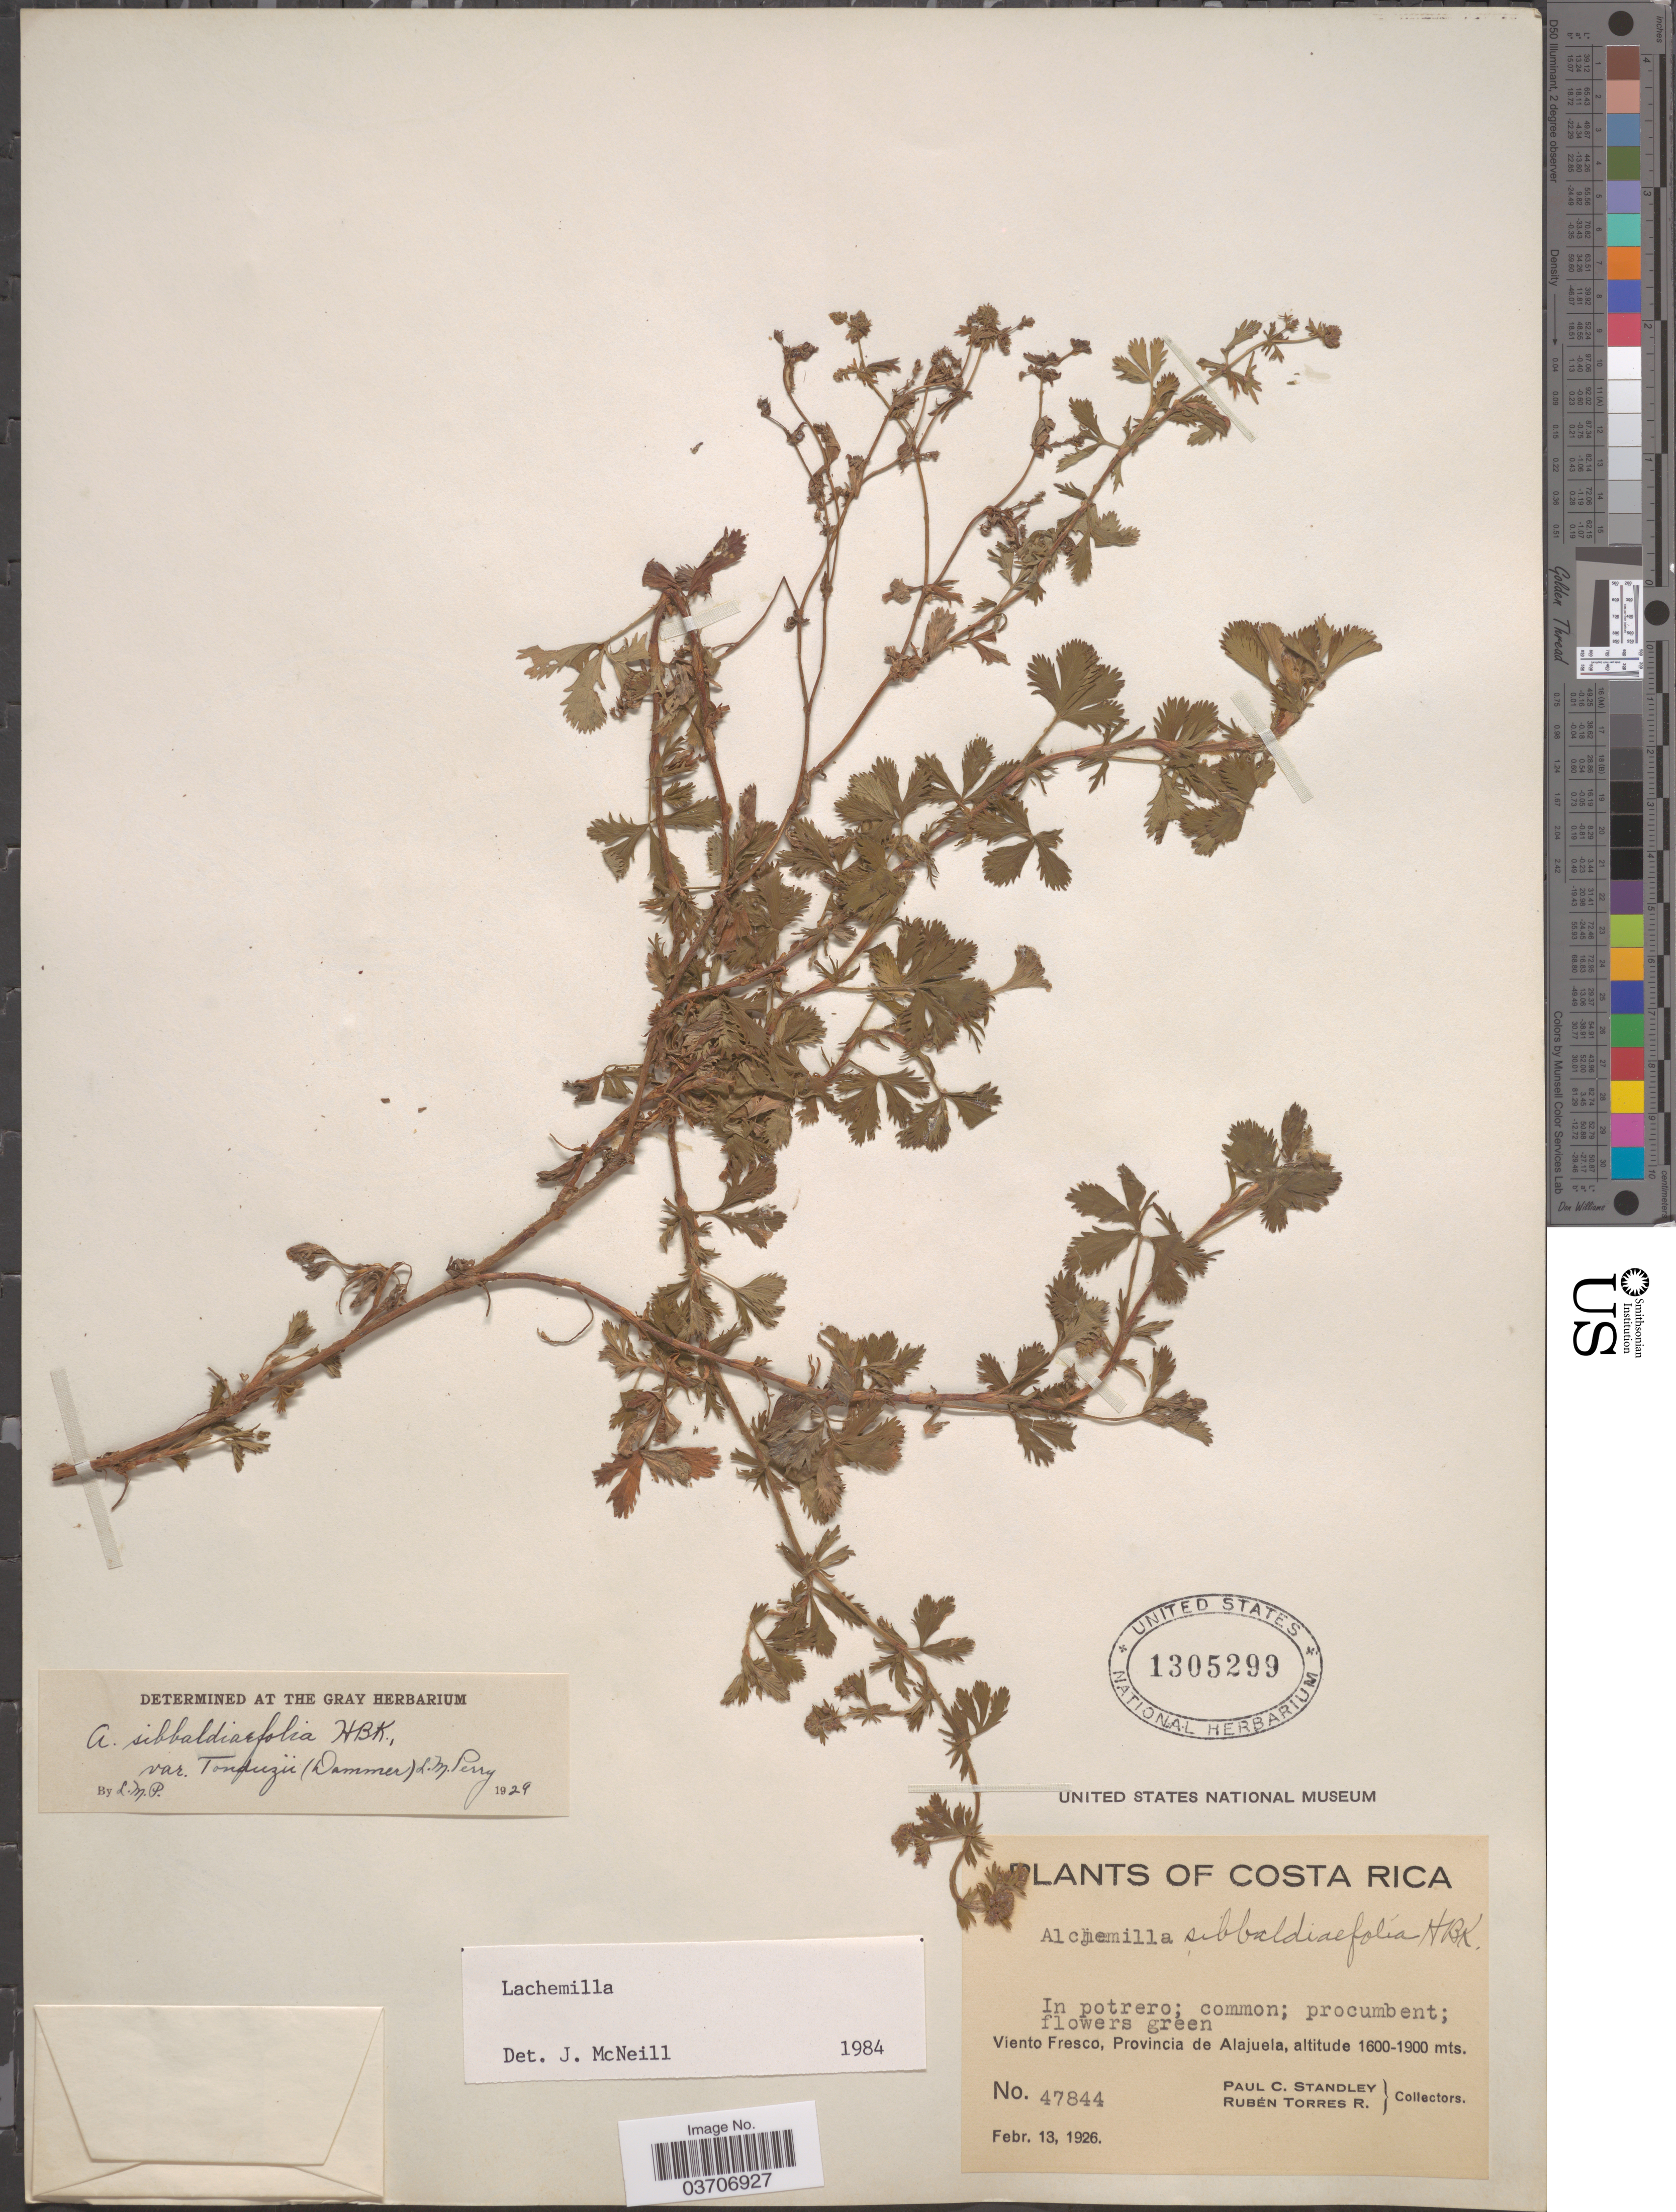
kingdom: Plantae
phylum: Tracheophyta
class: Magnoliopsida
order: Rosales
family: Rosaceae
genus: Lachemilla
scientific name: Lachemilla sp.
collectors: P. C. Standley & R. Torres R.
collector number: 47844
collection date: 1926-02-13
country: Costa Rica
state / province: Alajuela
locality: Viento Fresco.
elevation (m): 1600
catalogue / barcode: US 1305299